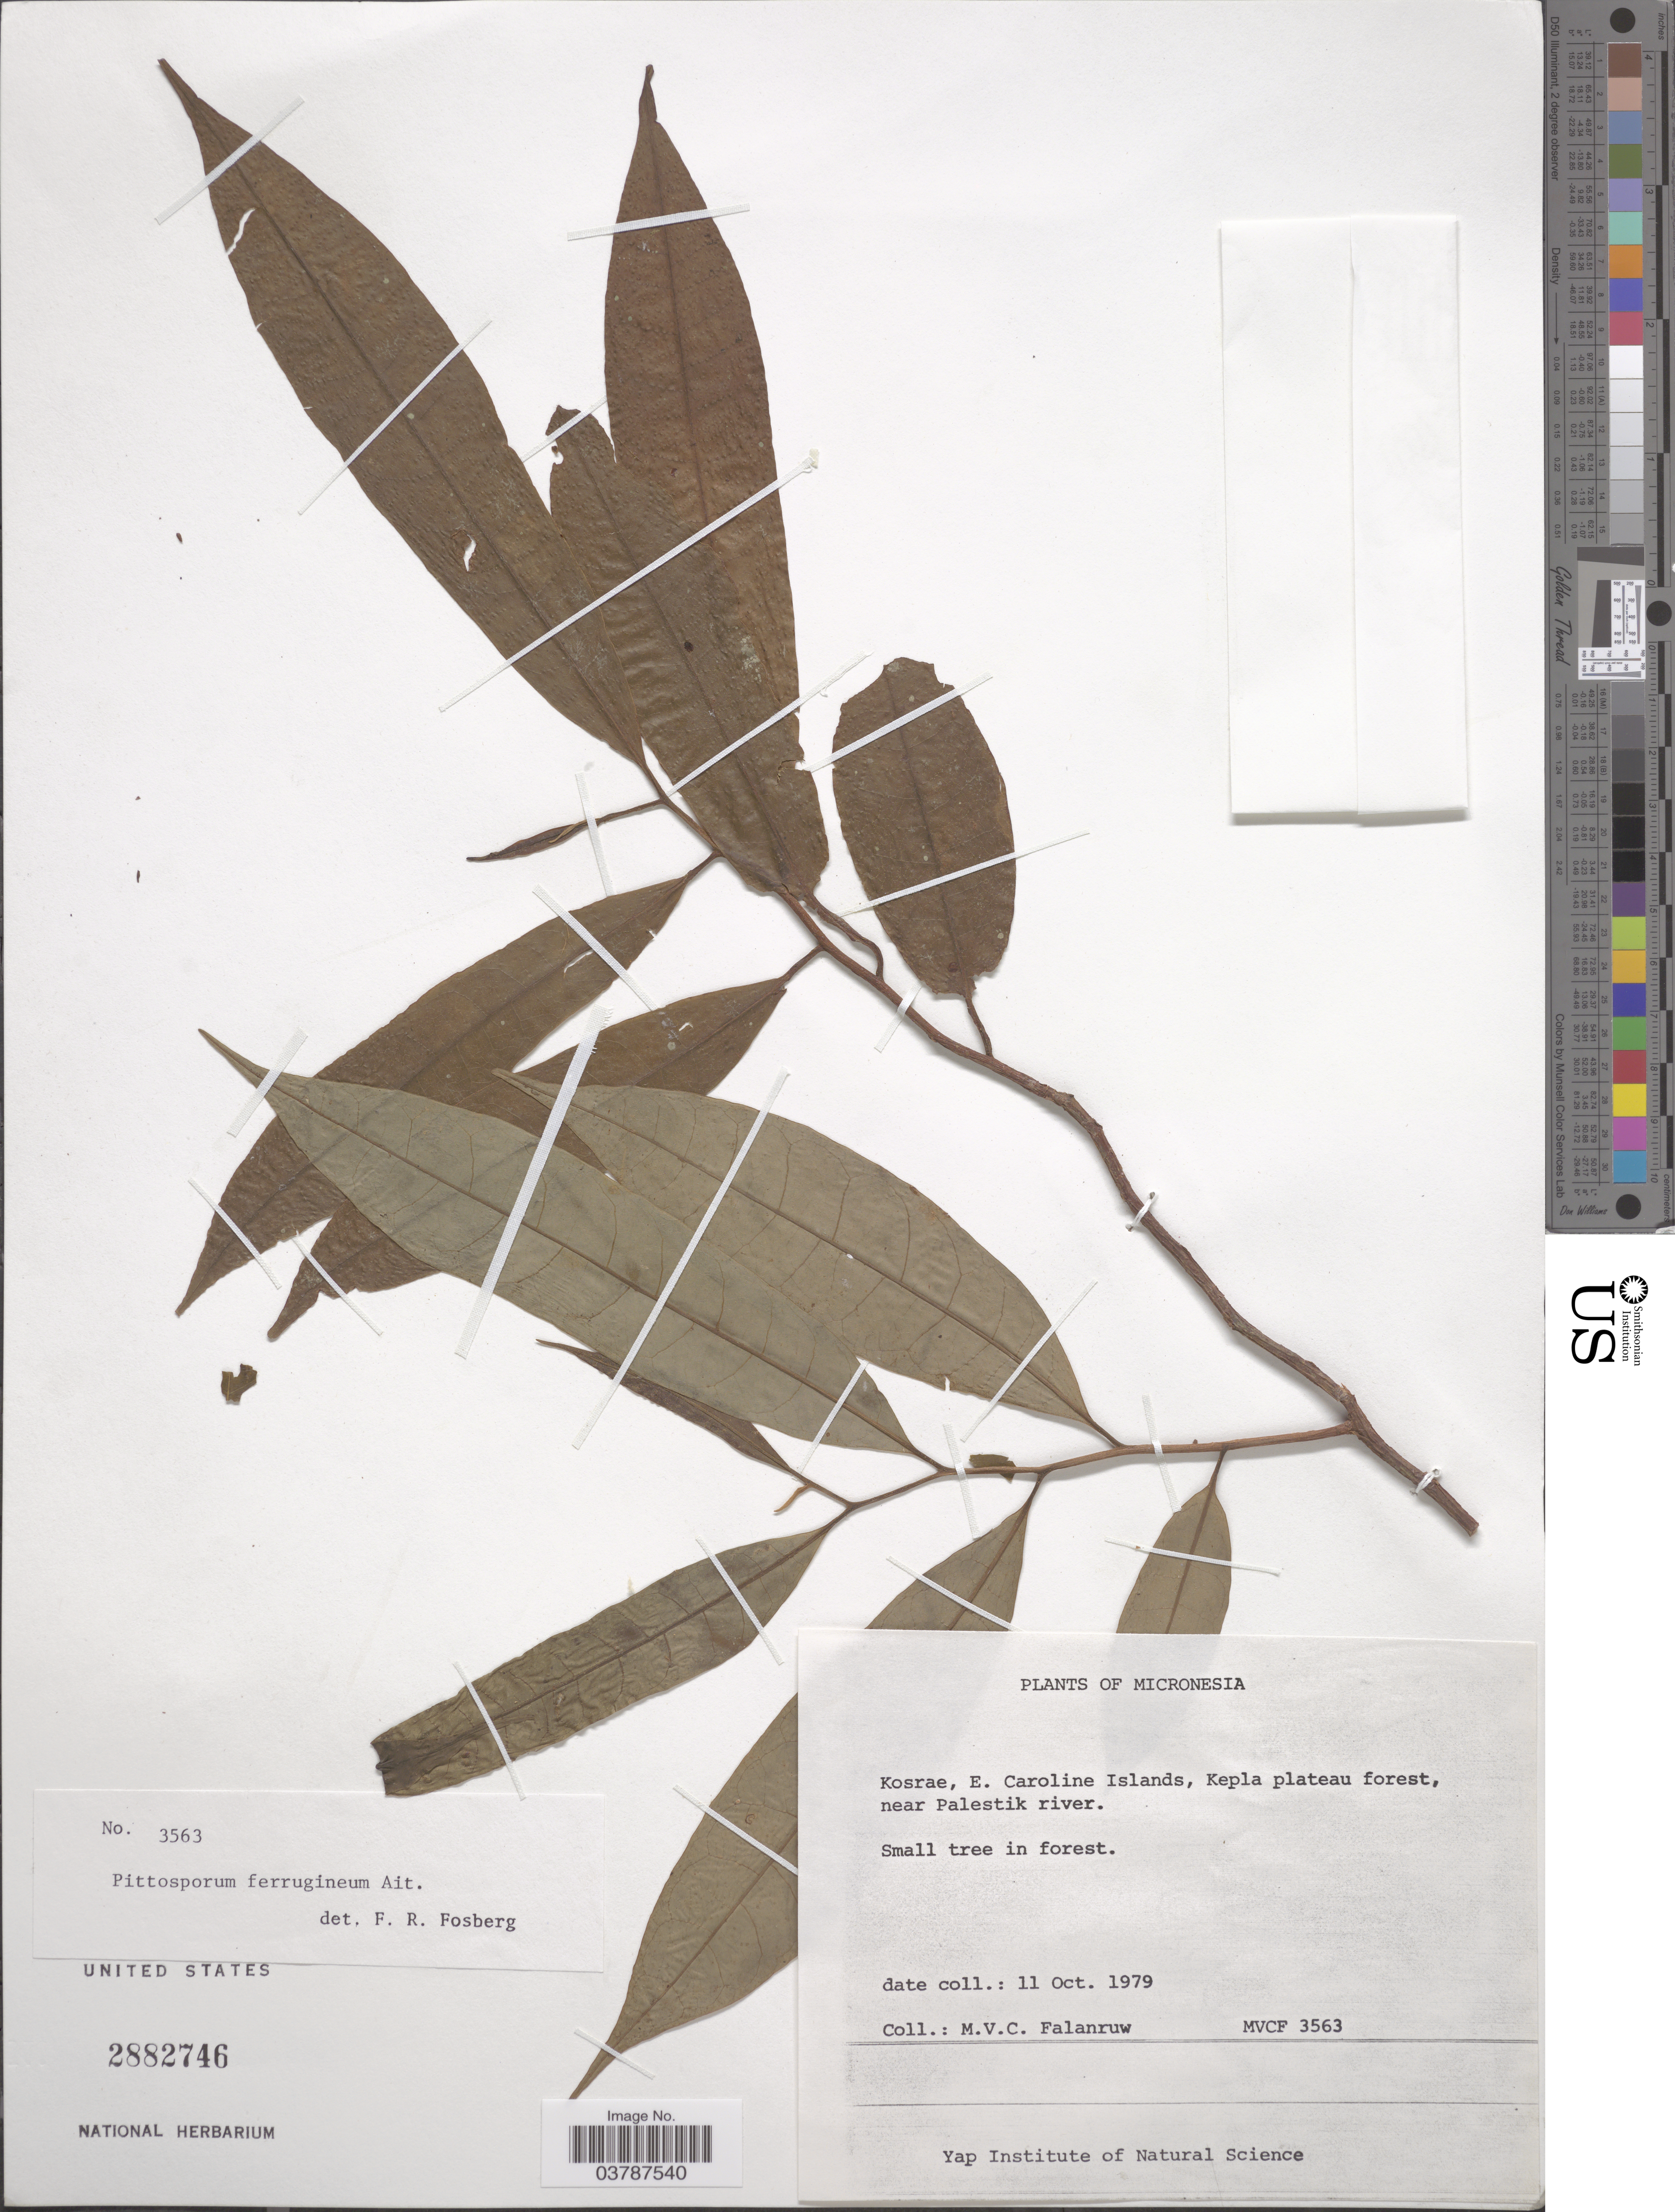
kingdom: Plantae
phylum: Tracheophyta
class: Magnoliopsida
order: Apiales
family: Pittosporaceae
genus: Pittosporum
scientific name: Pittosporum ferrugineum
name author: Dryand. ex Aiton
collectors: M. V. Falanruw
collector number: MVCF 3563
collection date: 1979-10-11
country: Micronesia, Federated States of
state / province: Kosrae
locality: Micronesia. E. Caroline Islands, Kepla plateau forest, near Palestik river.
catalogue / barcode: US 2882746